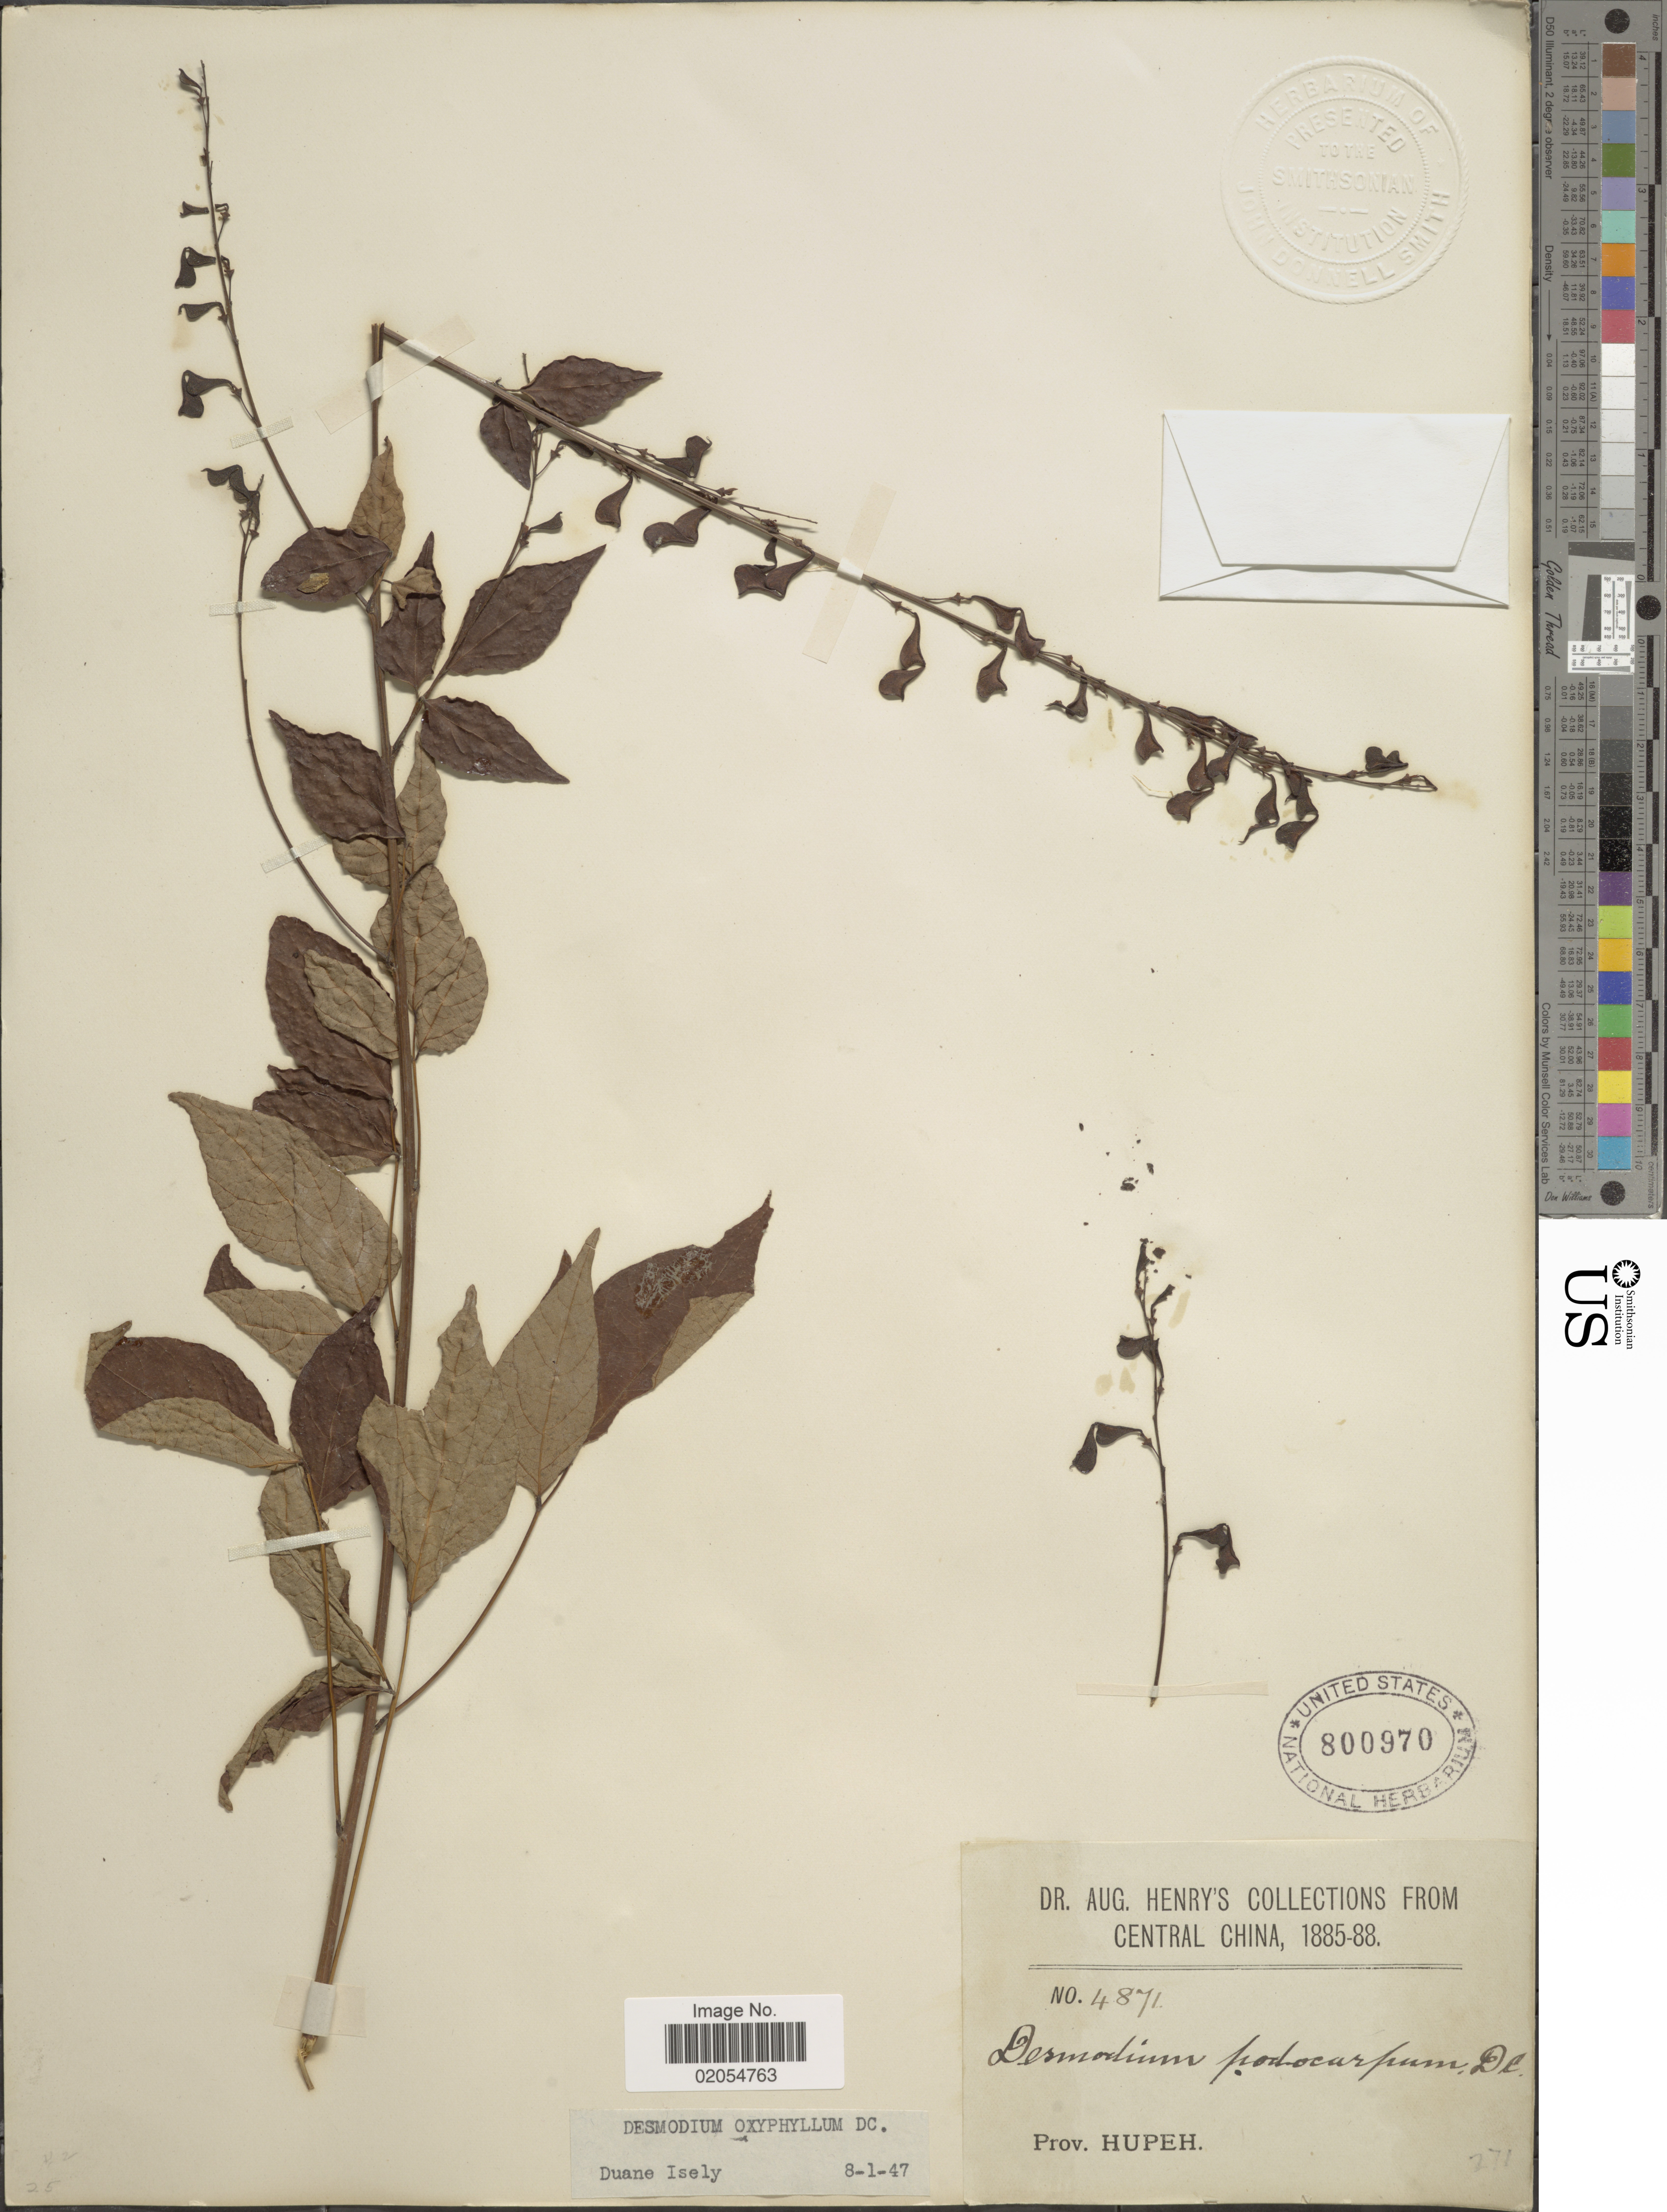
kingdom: Plantae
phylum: Tracheophyta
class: Magnoliopsida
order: Fabales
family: Fabaceae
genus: Hylodesmum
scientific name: Hylodesmum podocarpum subsp. oxyphyllum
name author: (DC.) H. Ohashi & R.R. Mill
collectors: A. Henry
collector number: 4871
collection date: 1885/1888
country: China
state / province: Hubei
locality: Central China. Prov. Hupeh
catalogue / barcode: US 800970